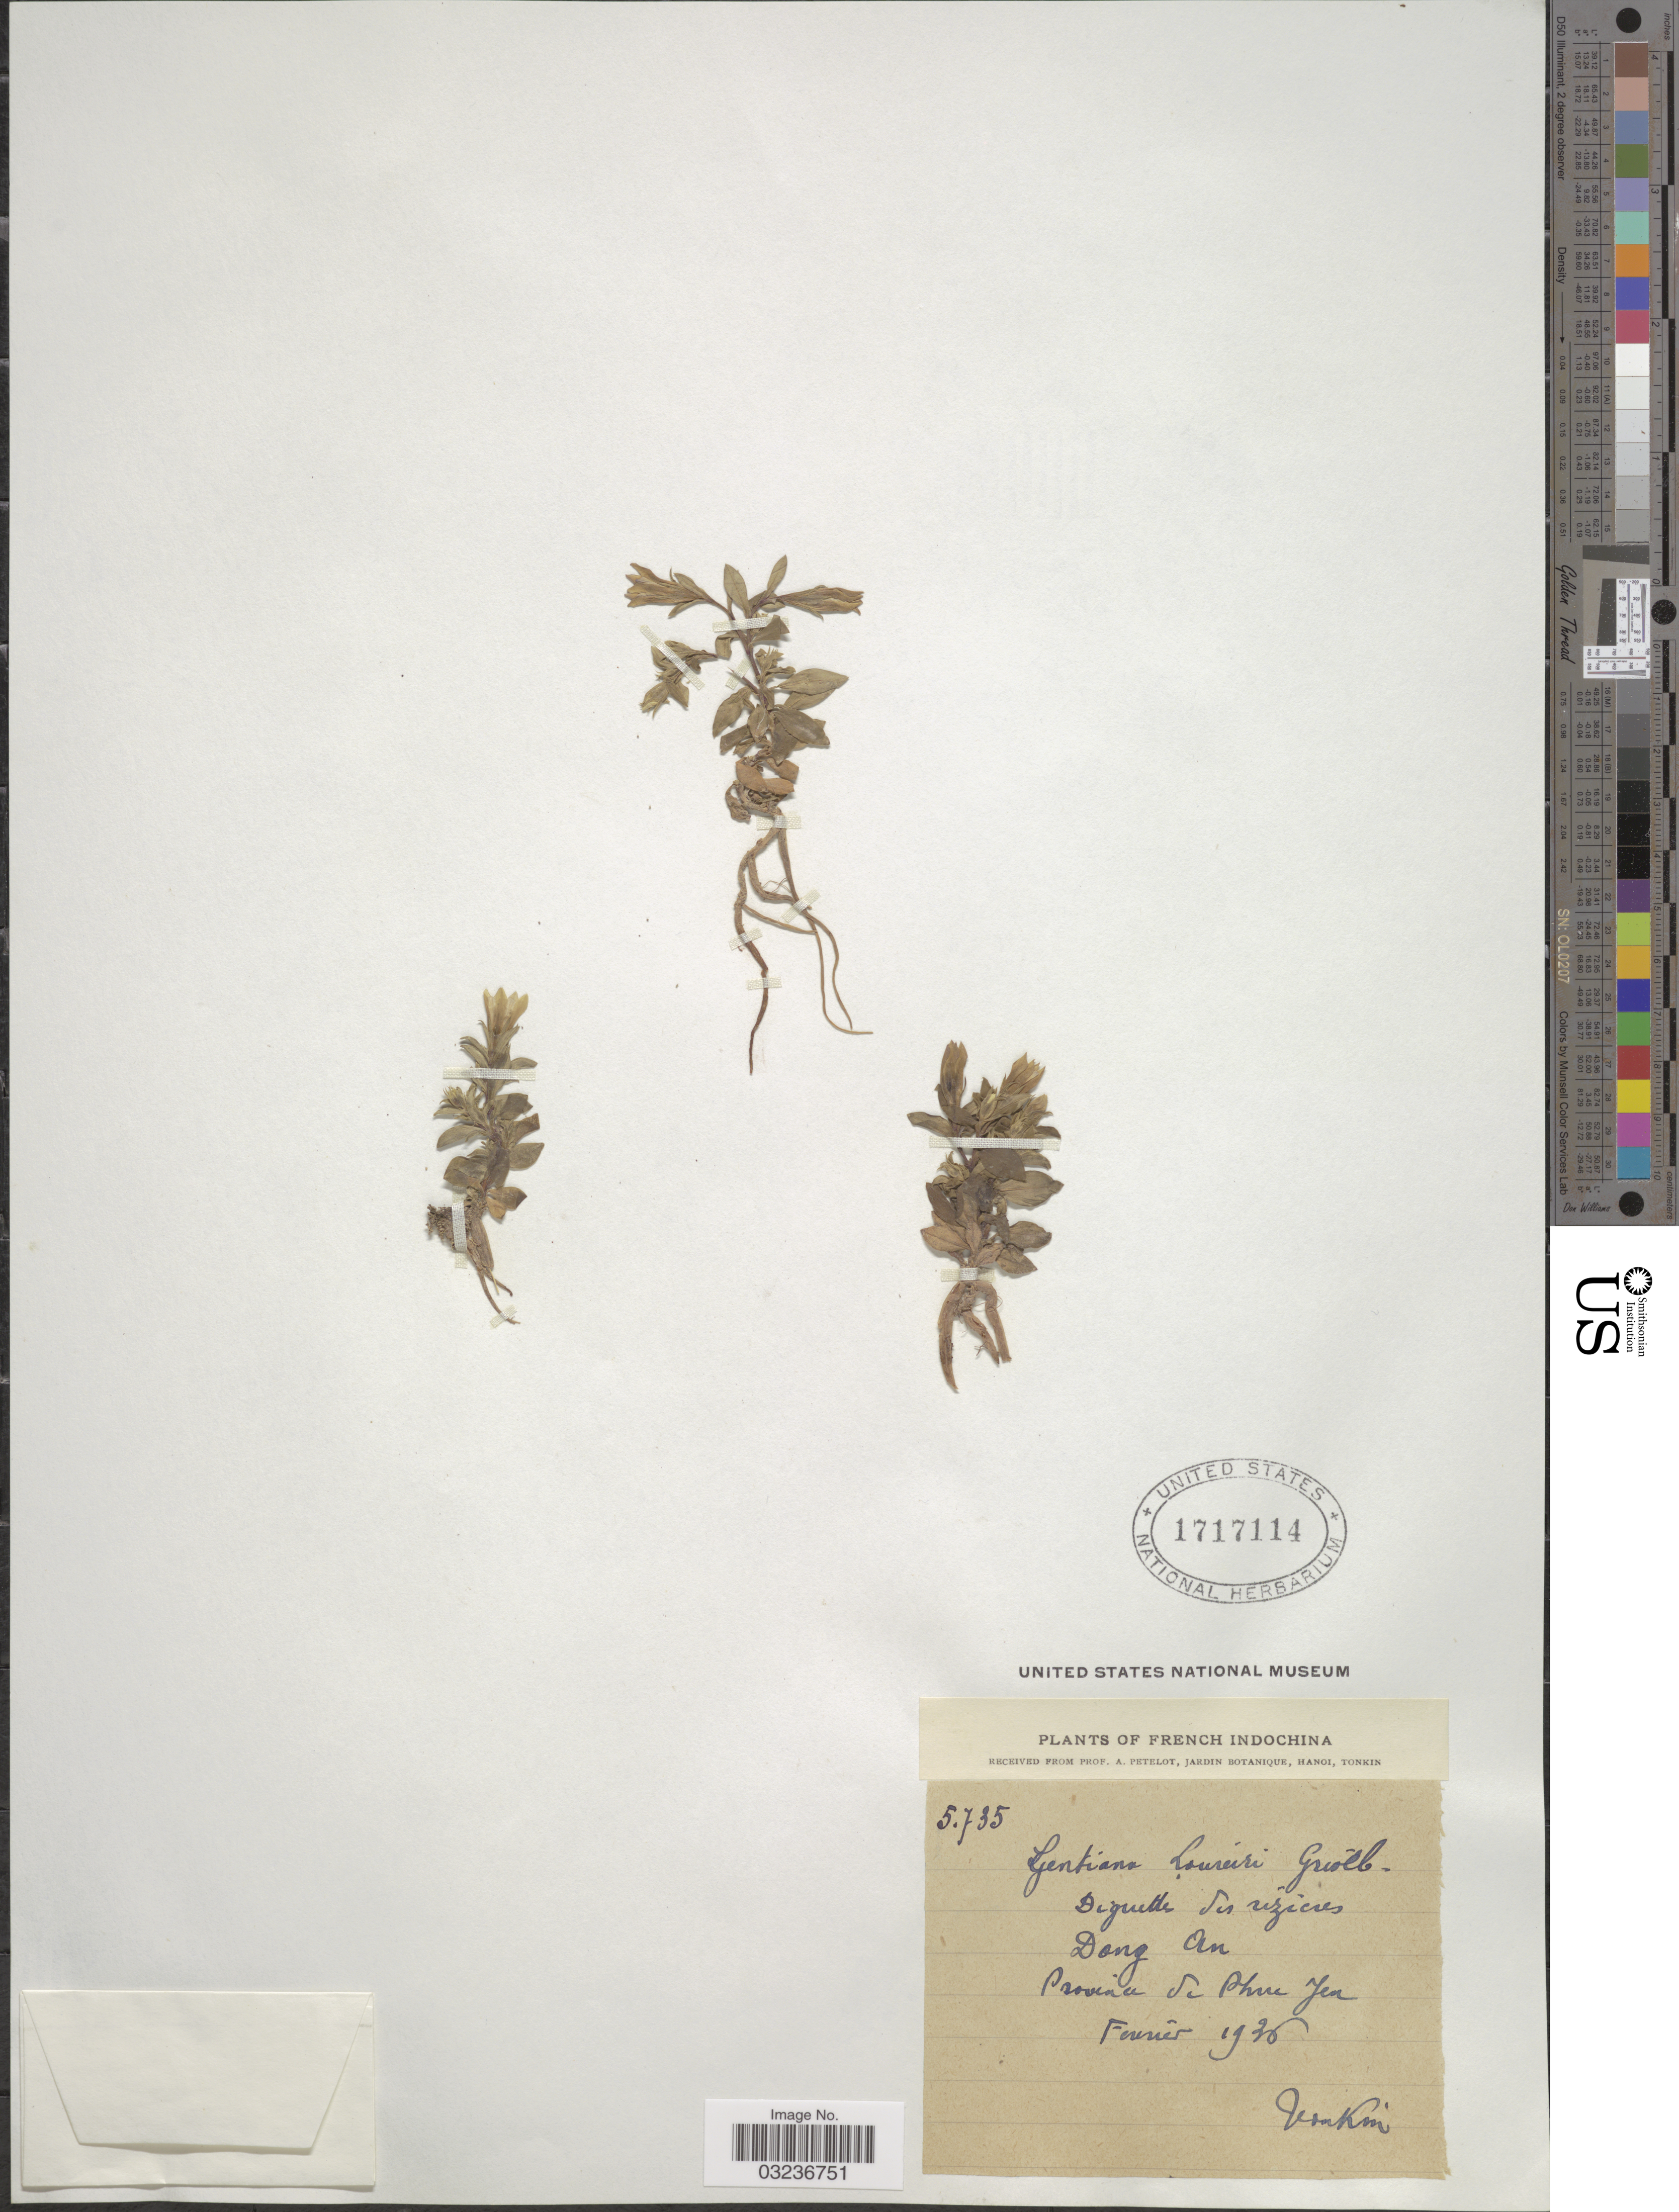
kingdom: Plantae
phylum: Tracheophyta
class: Magnoliopsida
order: Gentianales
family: Gentianaceae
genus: Gentiana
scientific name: Gentiana loureiroi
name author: (G. Don) Griseb.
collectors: P. A. Pételot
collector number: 5735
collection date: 1936-02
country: Vietnam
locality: French Indochina, Diguettes des rizieres, Dong An, Province de Phuc Yen.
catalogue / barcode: US 1717114